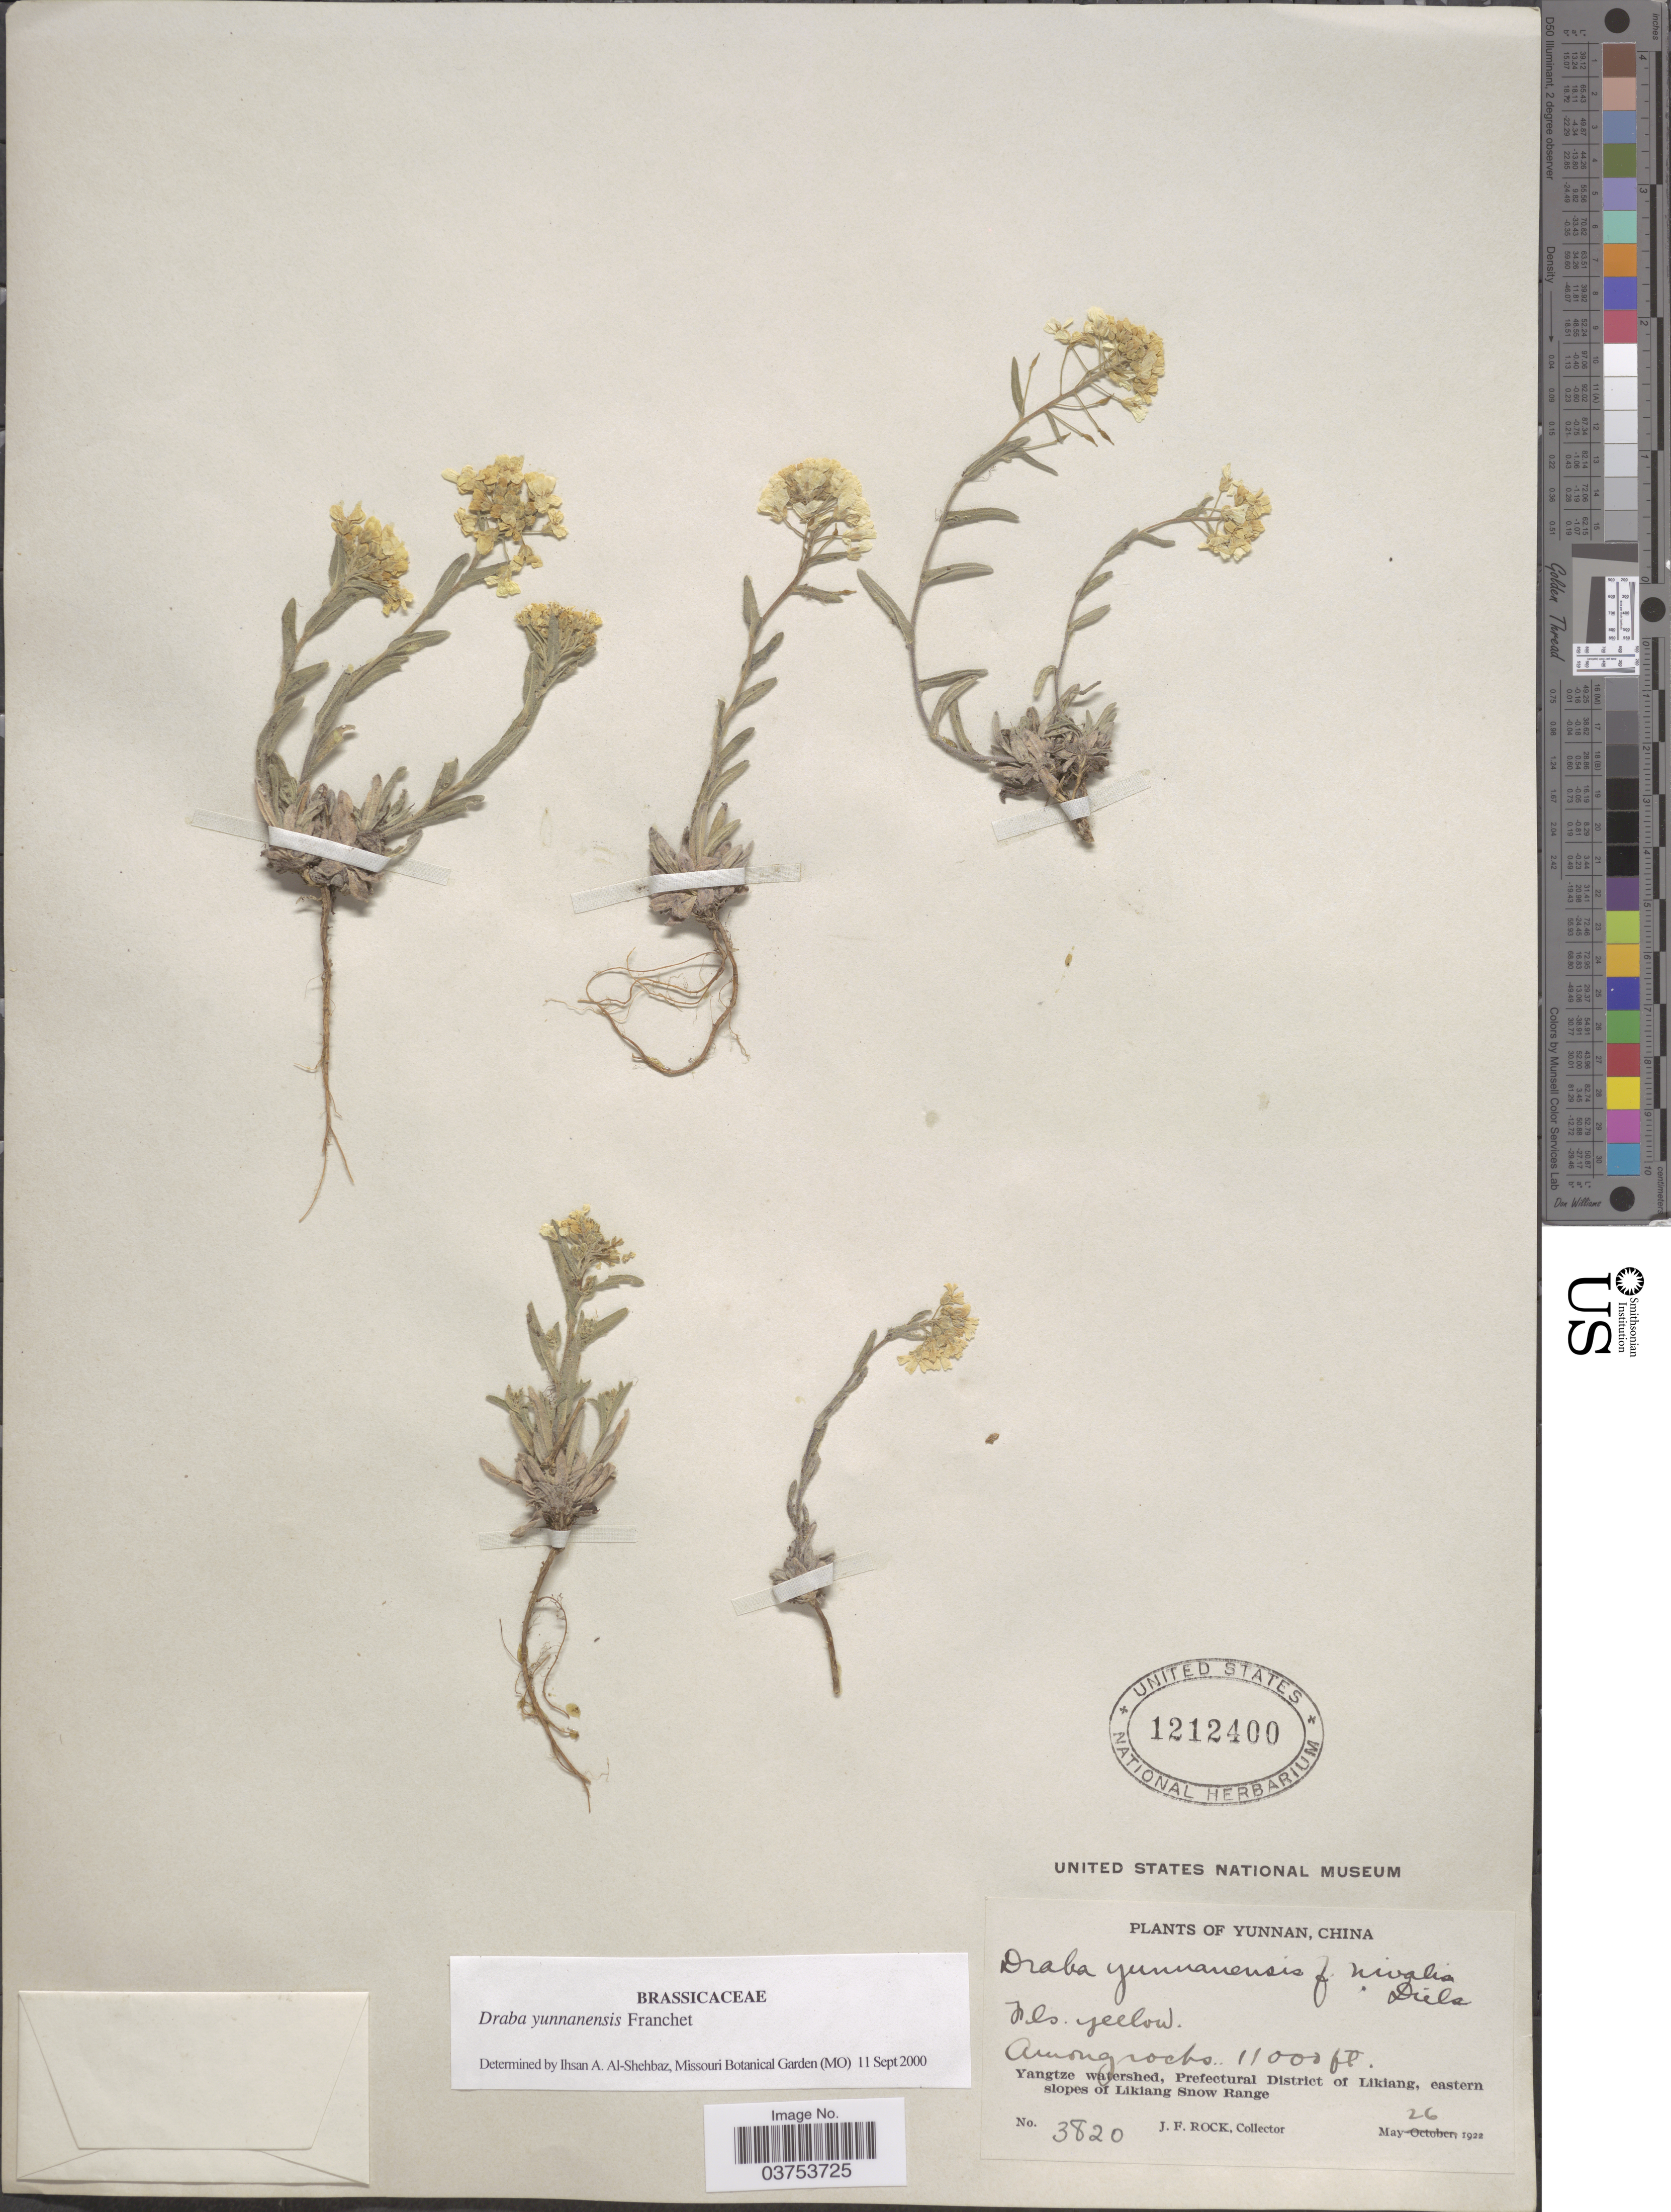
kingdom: Plantae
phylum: Tracheophyta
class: Magnoliopsida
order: Brassicales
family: Brassicaceae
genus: Draba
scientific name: Draba yunnanensis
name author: Franch.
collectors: J. Rock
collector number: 3820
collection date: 1922-05-26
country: China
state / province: Yunnan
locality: Among rocks. Yangtze watershed, Prefectural District of Likiang, eastern slopes of Likiang Snow Range.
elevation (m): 3353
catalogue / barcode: US 1212400